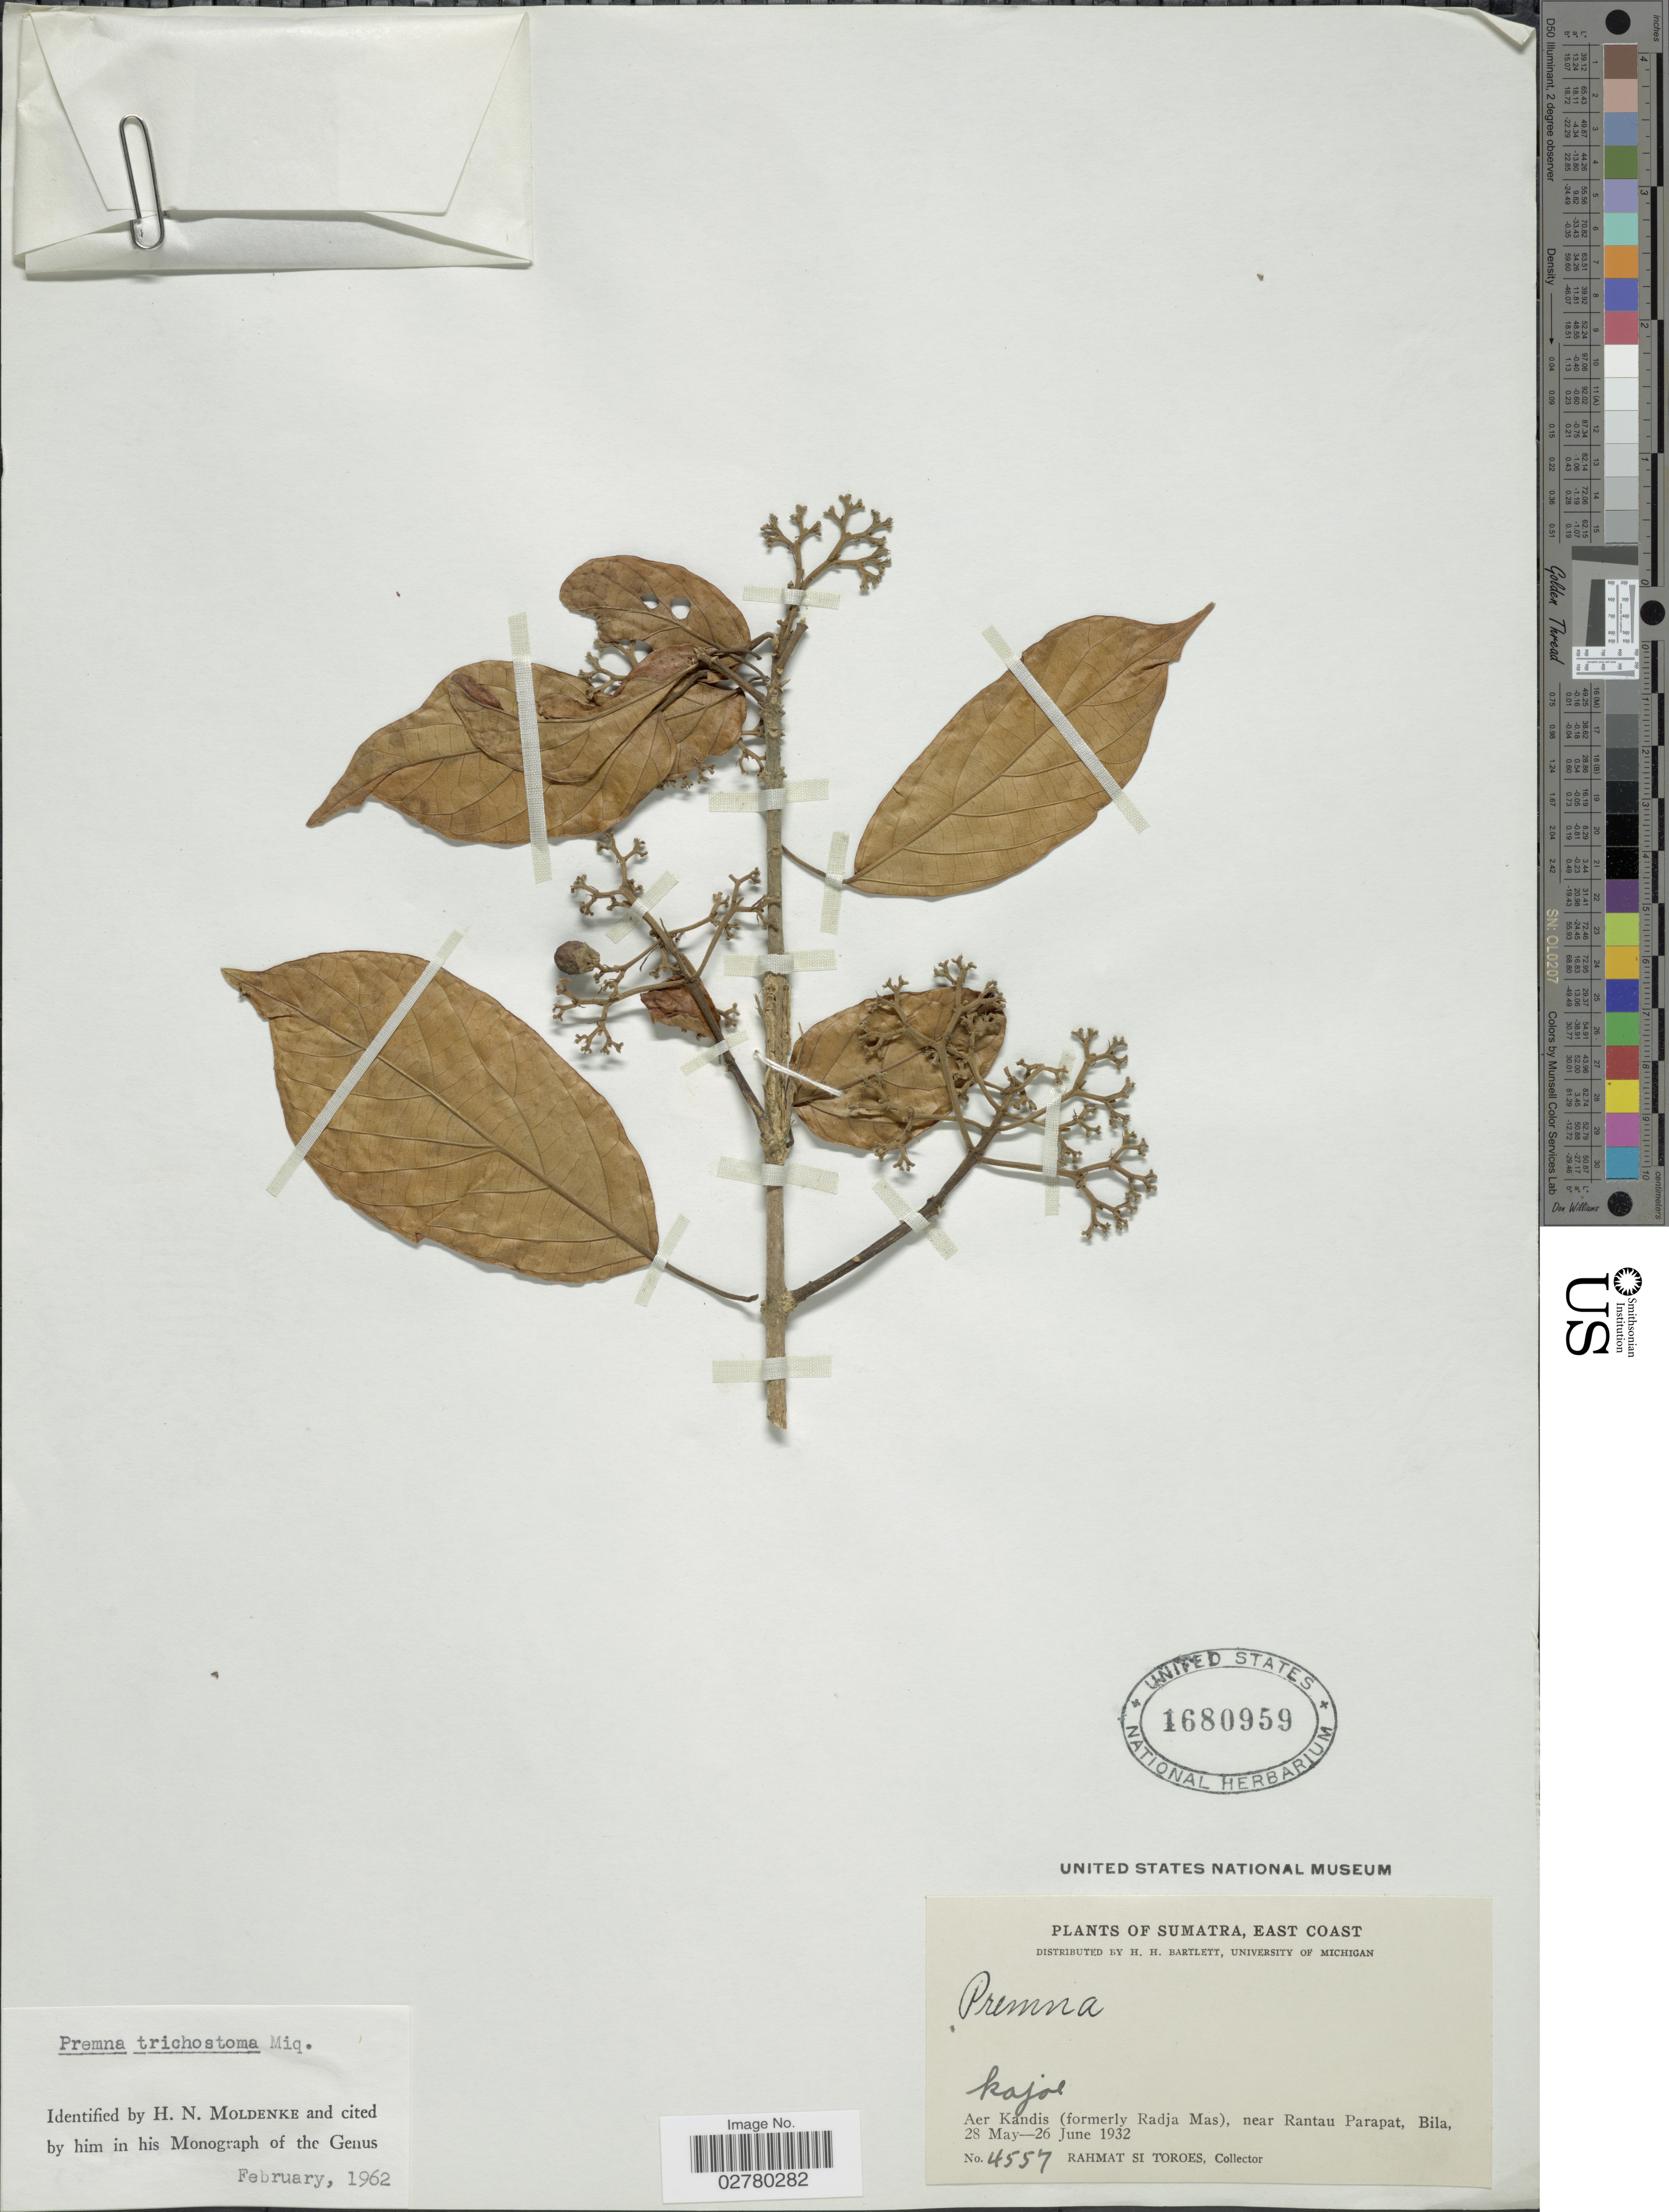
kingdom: Plantae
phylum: Tracheophyta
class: Magnoliopsida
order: Lamiales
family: Lamiaceae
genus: Premna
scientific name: Premna trichostoma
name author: Miq.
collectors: Rahmat Si Boeea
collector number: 4557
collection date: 1932-05-28/1932-06-26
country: Indonesia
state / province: Sumatra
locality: East Coast, Aer Kandis (formerly Radja Mas), near Rantau Parapat, Bila.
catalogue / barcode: US 1680959